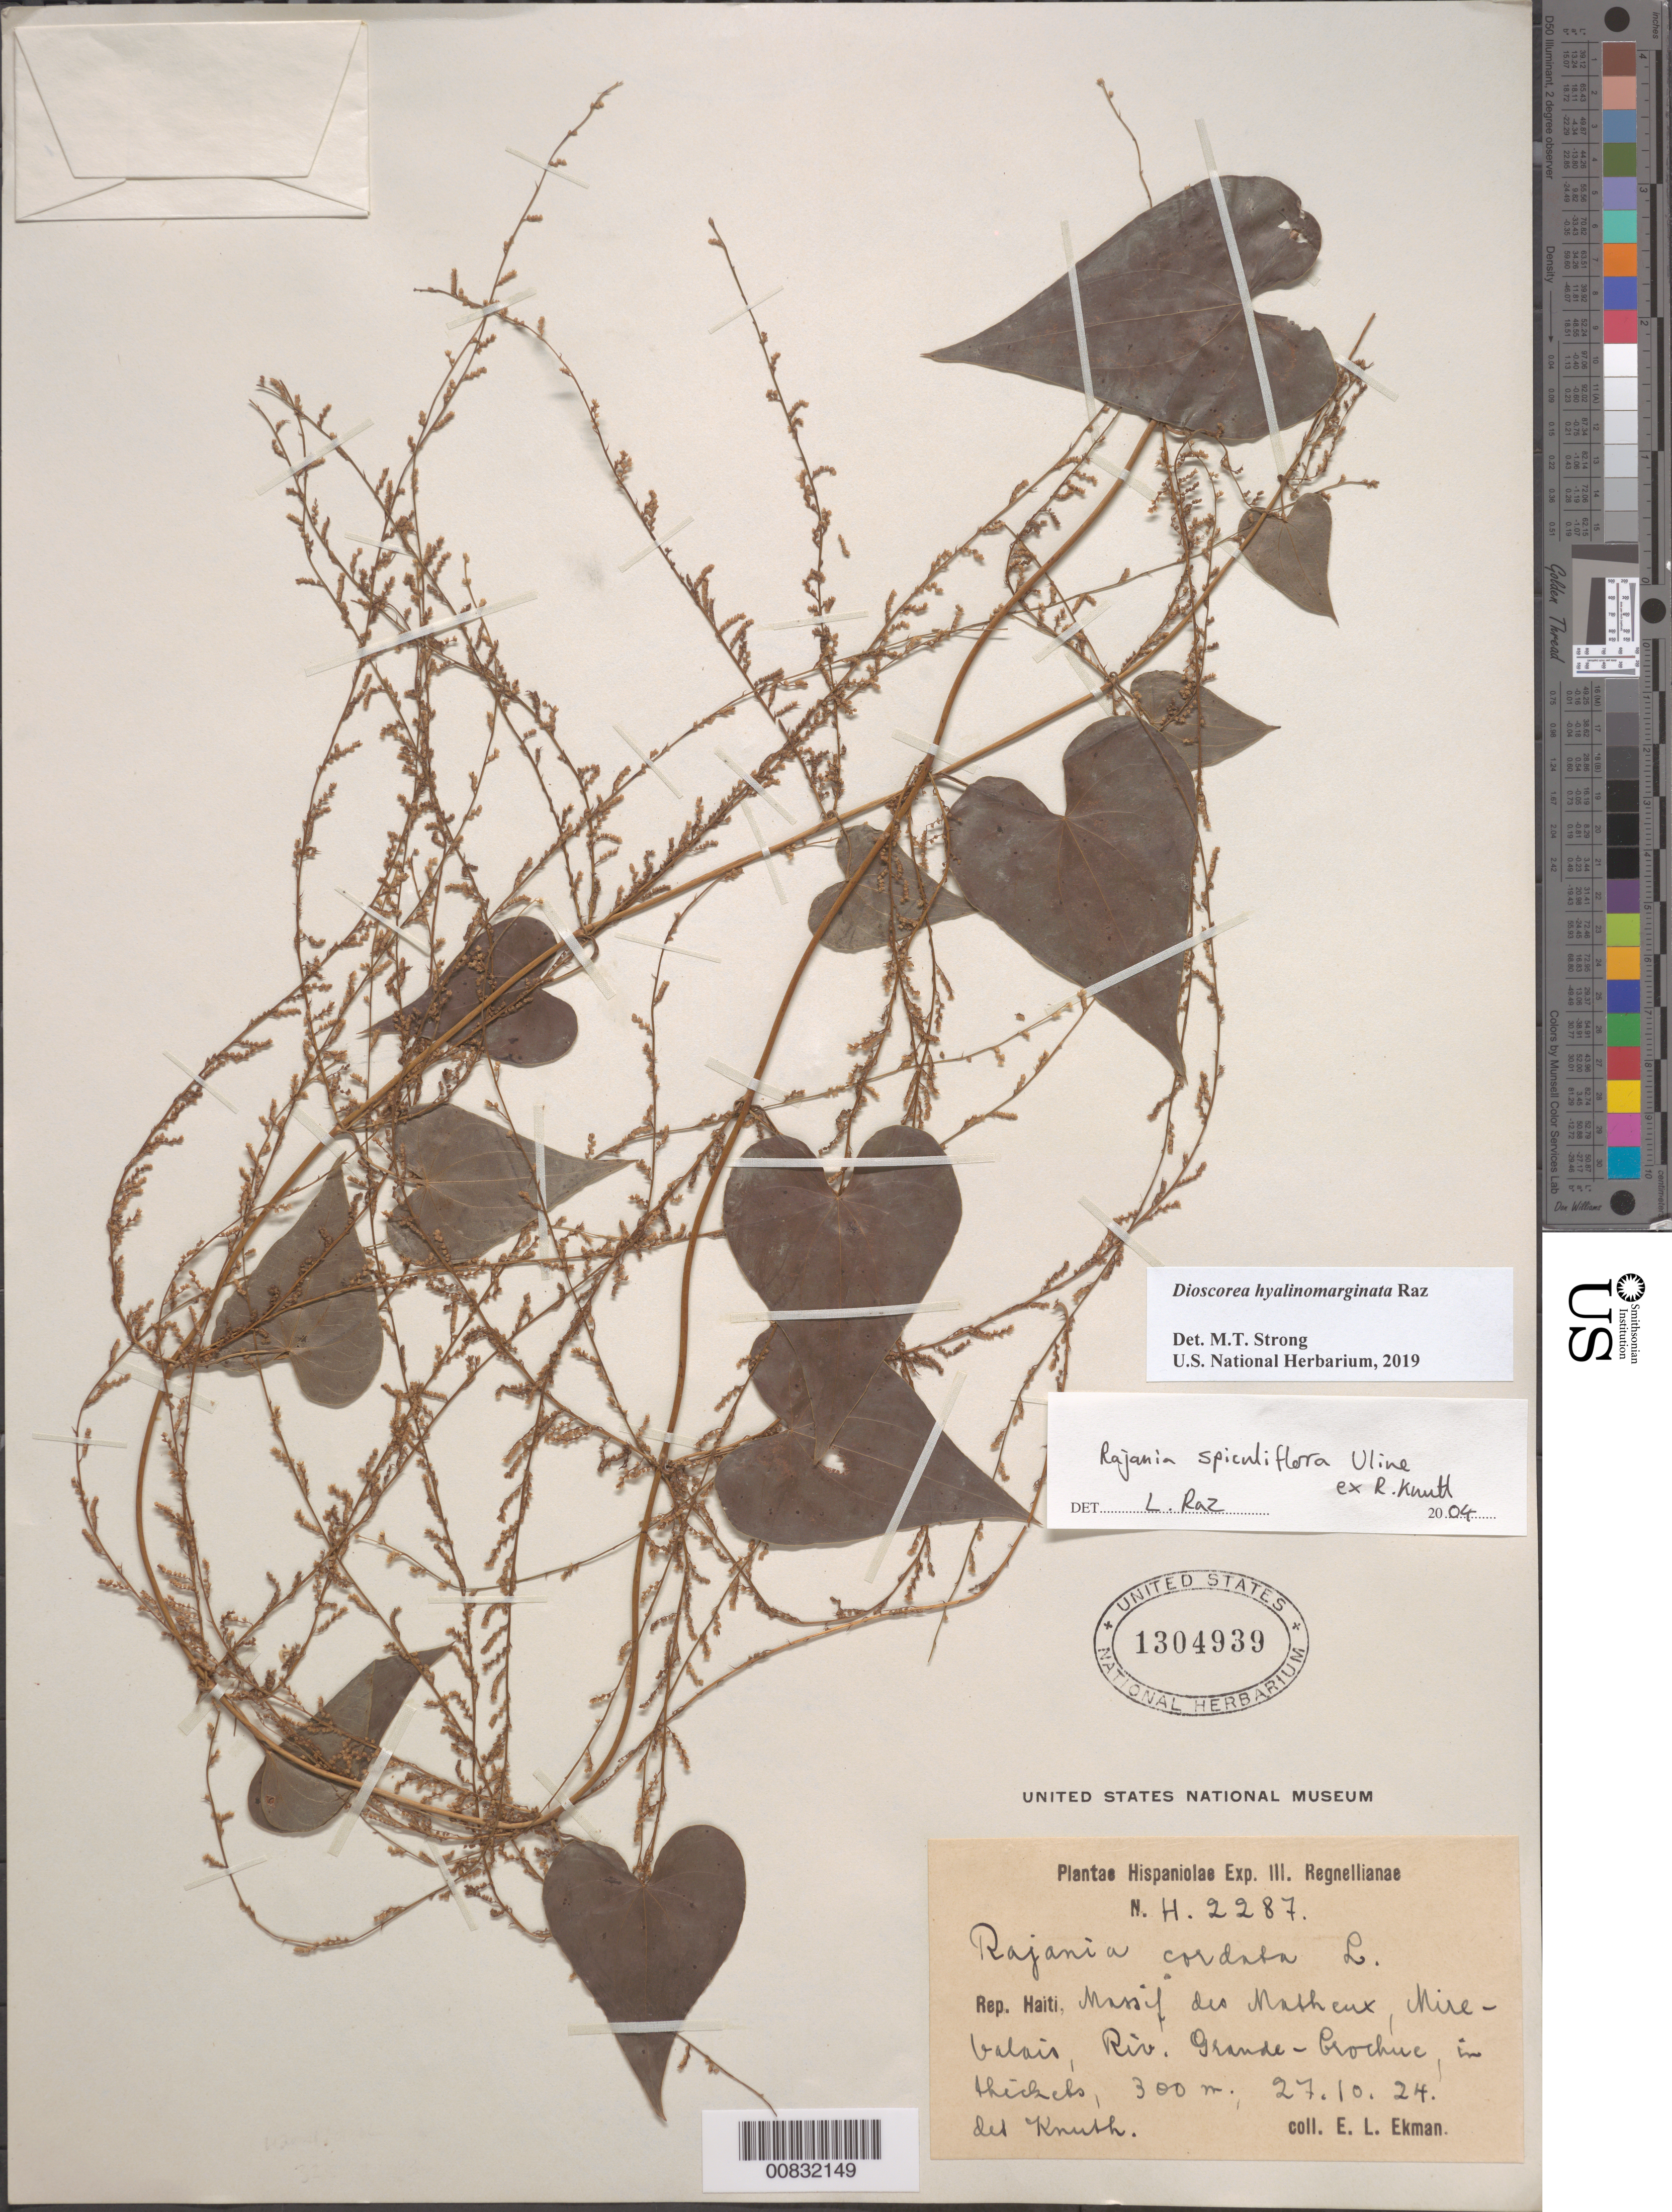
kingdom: Plantae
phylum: Tracheophyta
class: Liliopsida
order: Dioscoreales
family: Dioscoreaceae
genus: Dioscorea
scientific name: Dioscorea hyalinomarginata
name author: Raz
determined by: Strong, M. T., (US), Smithsonian Institution - National Museum of Natural History (UNITED STATES)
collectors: E. L. Ekman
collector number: H 2287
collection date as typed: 27 Oct 1924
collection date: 1924-10-27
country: Haiti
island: Hispaniola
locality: Massif des Matheux, Mirebalais, Riv. Grande-"Crochuc".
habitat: In thickets.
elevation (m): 300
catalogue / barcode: US 1304939